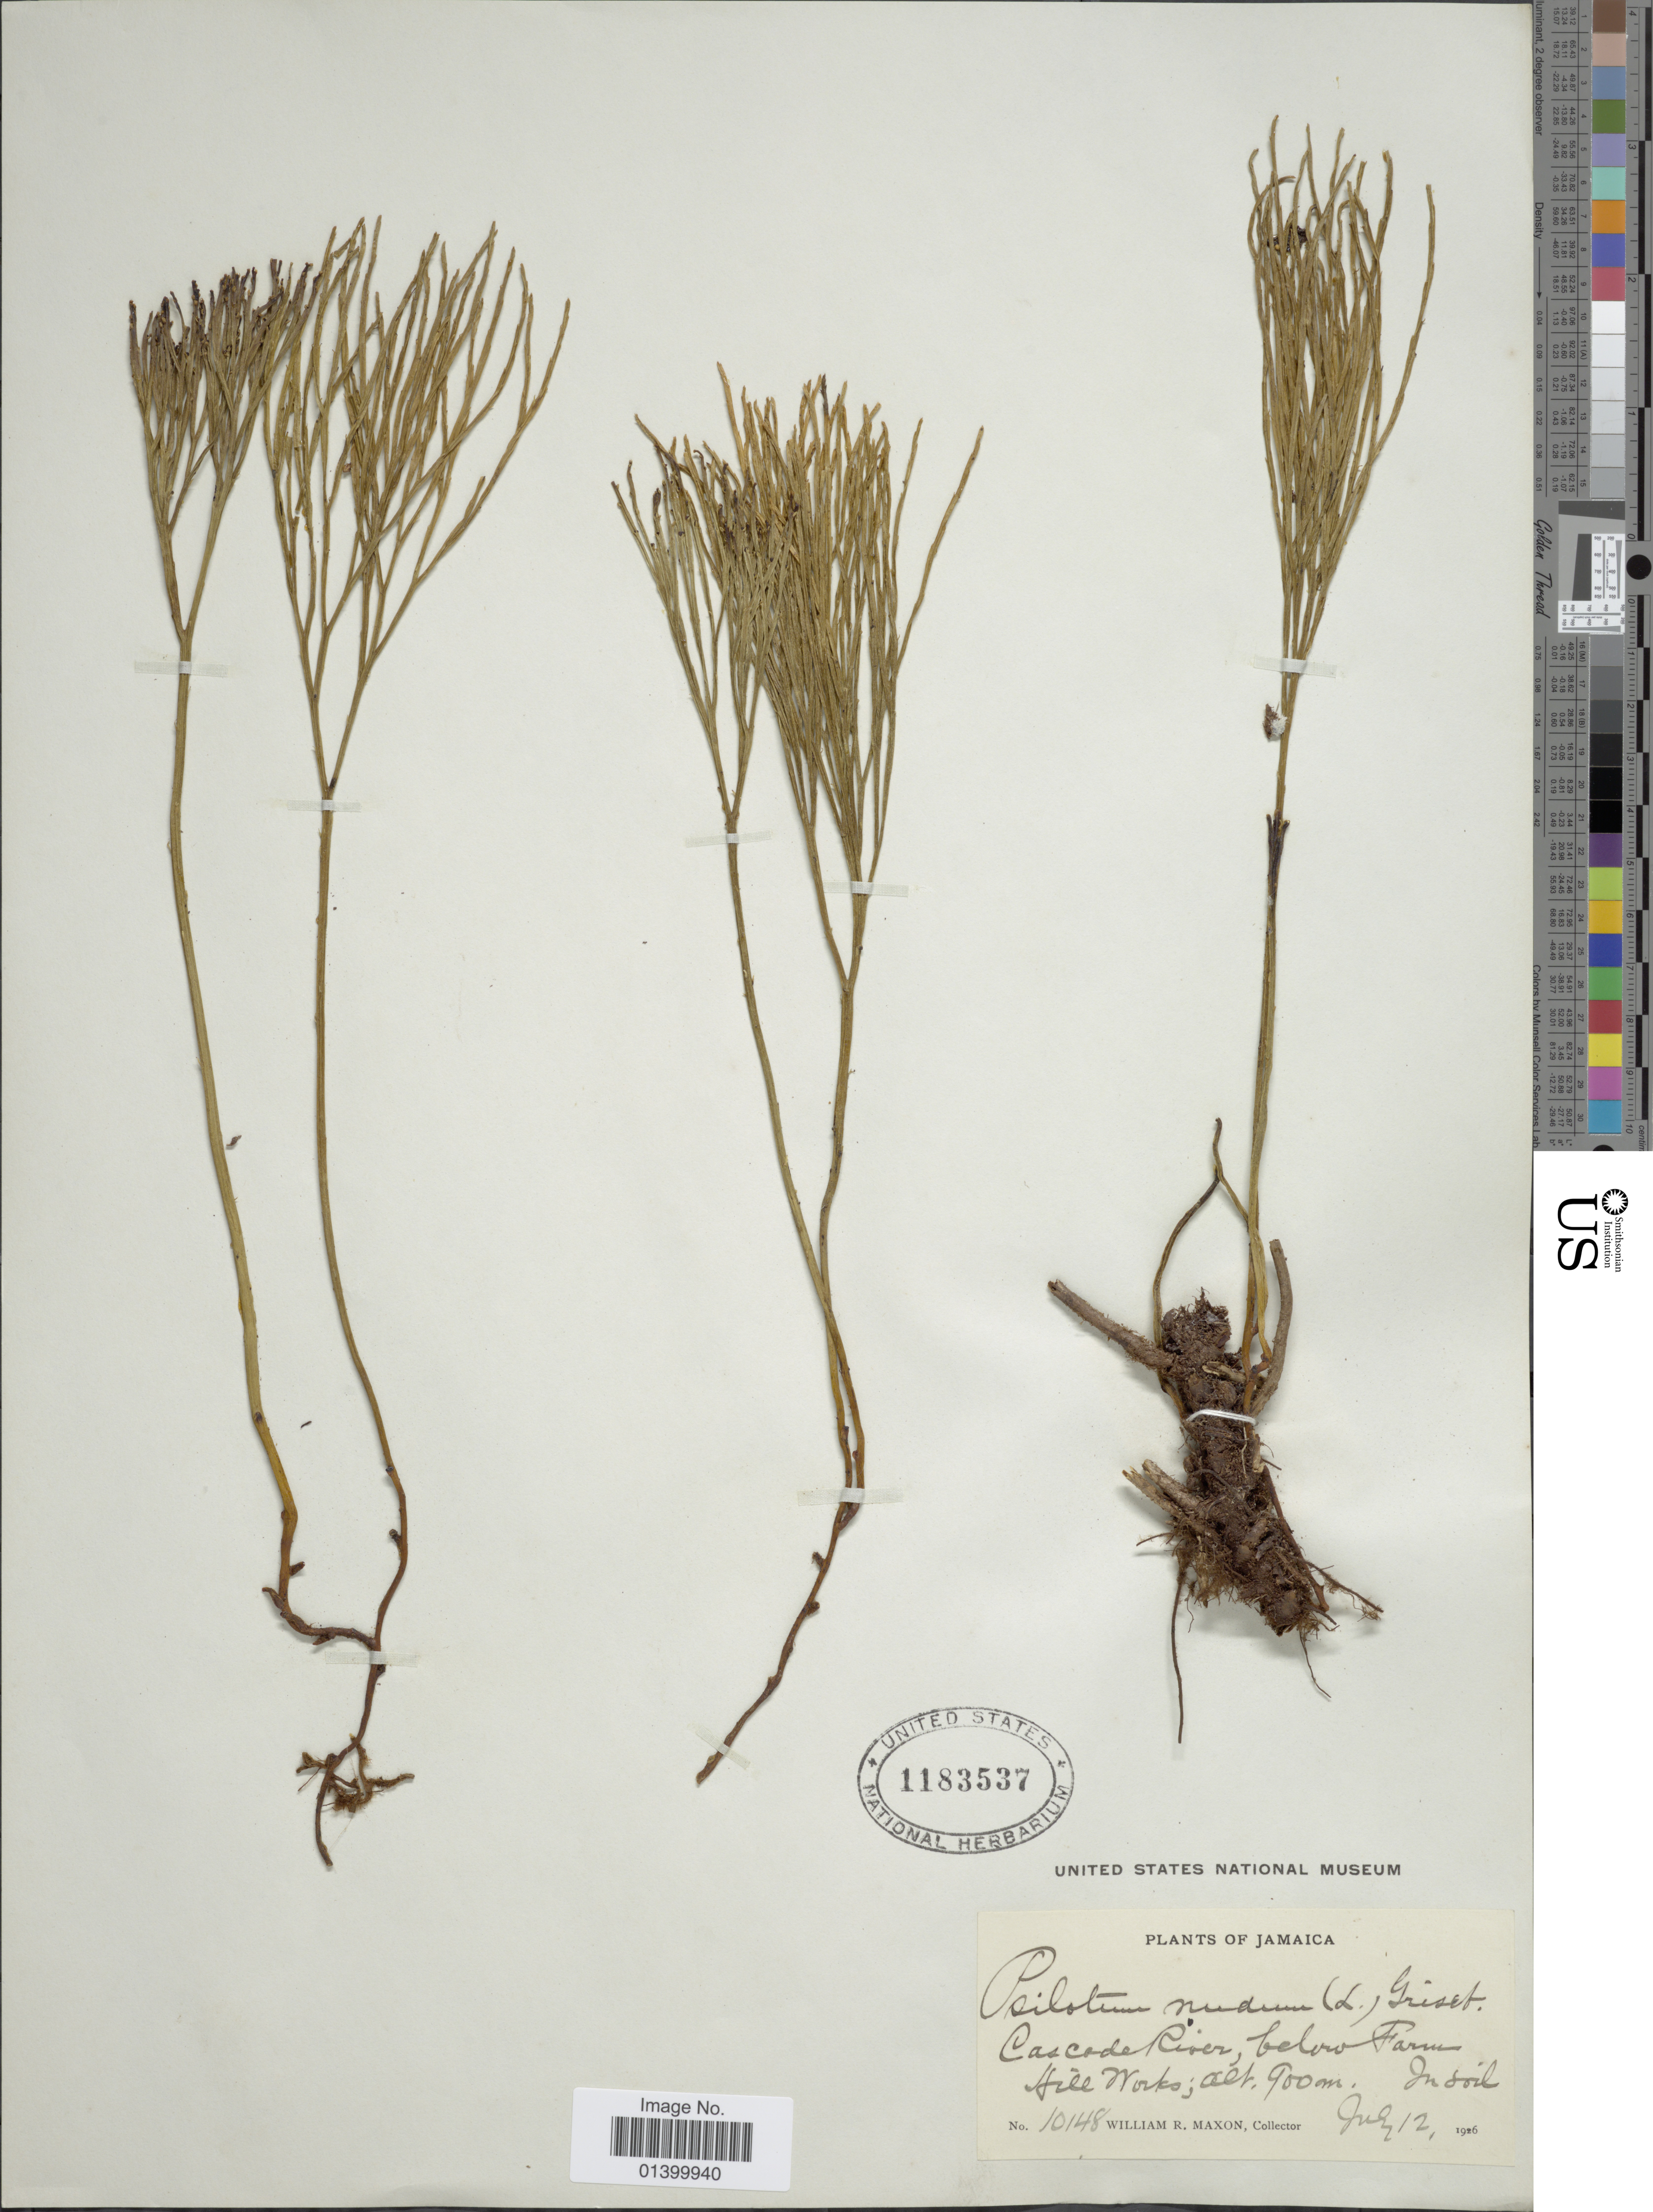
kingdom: Plantae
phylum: Tracheophyta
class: Polypodiopsida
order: Psilotales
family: Psilotaceae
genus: Psilotum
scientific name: Psilotum nudum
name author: (L.) P. Beauv.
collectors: W. R. Maxon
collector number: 10148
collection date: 1926-07-12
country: Jamaica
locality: Cascade River, below Farm Hill Works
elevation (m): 900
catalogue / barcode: US 1183537